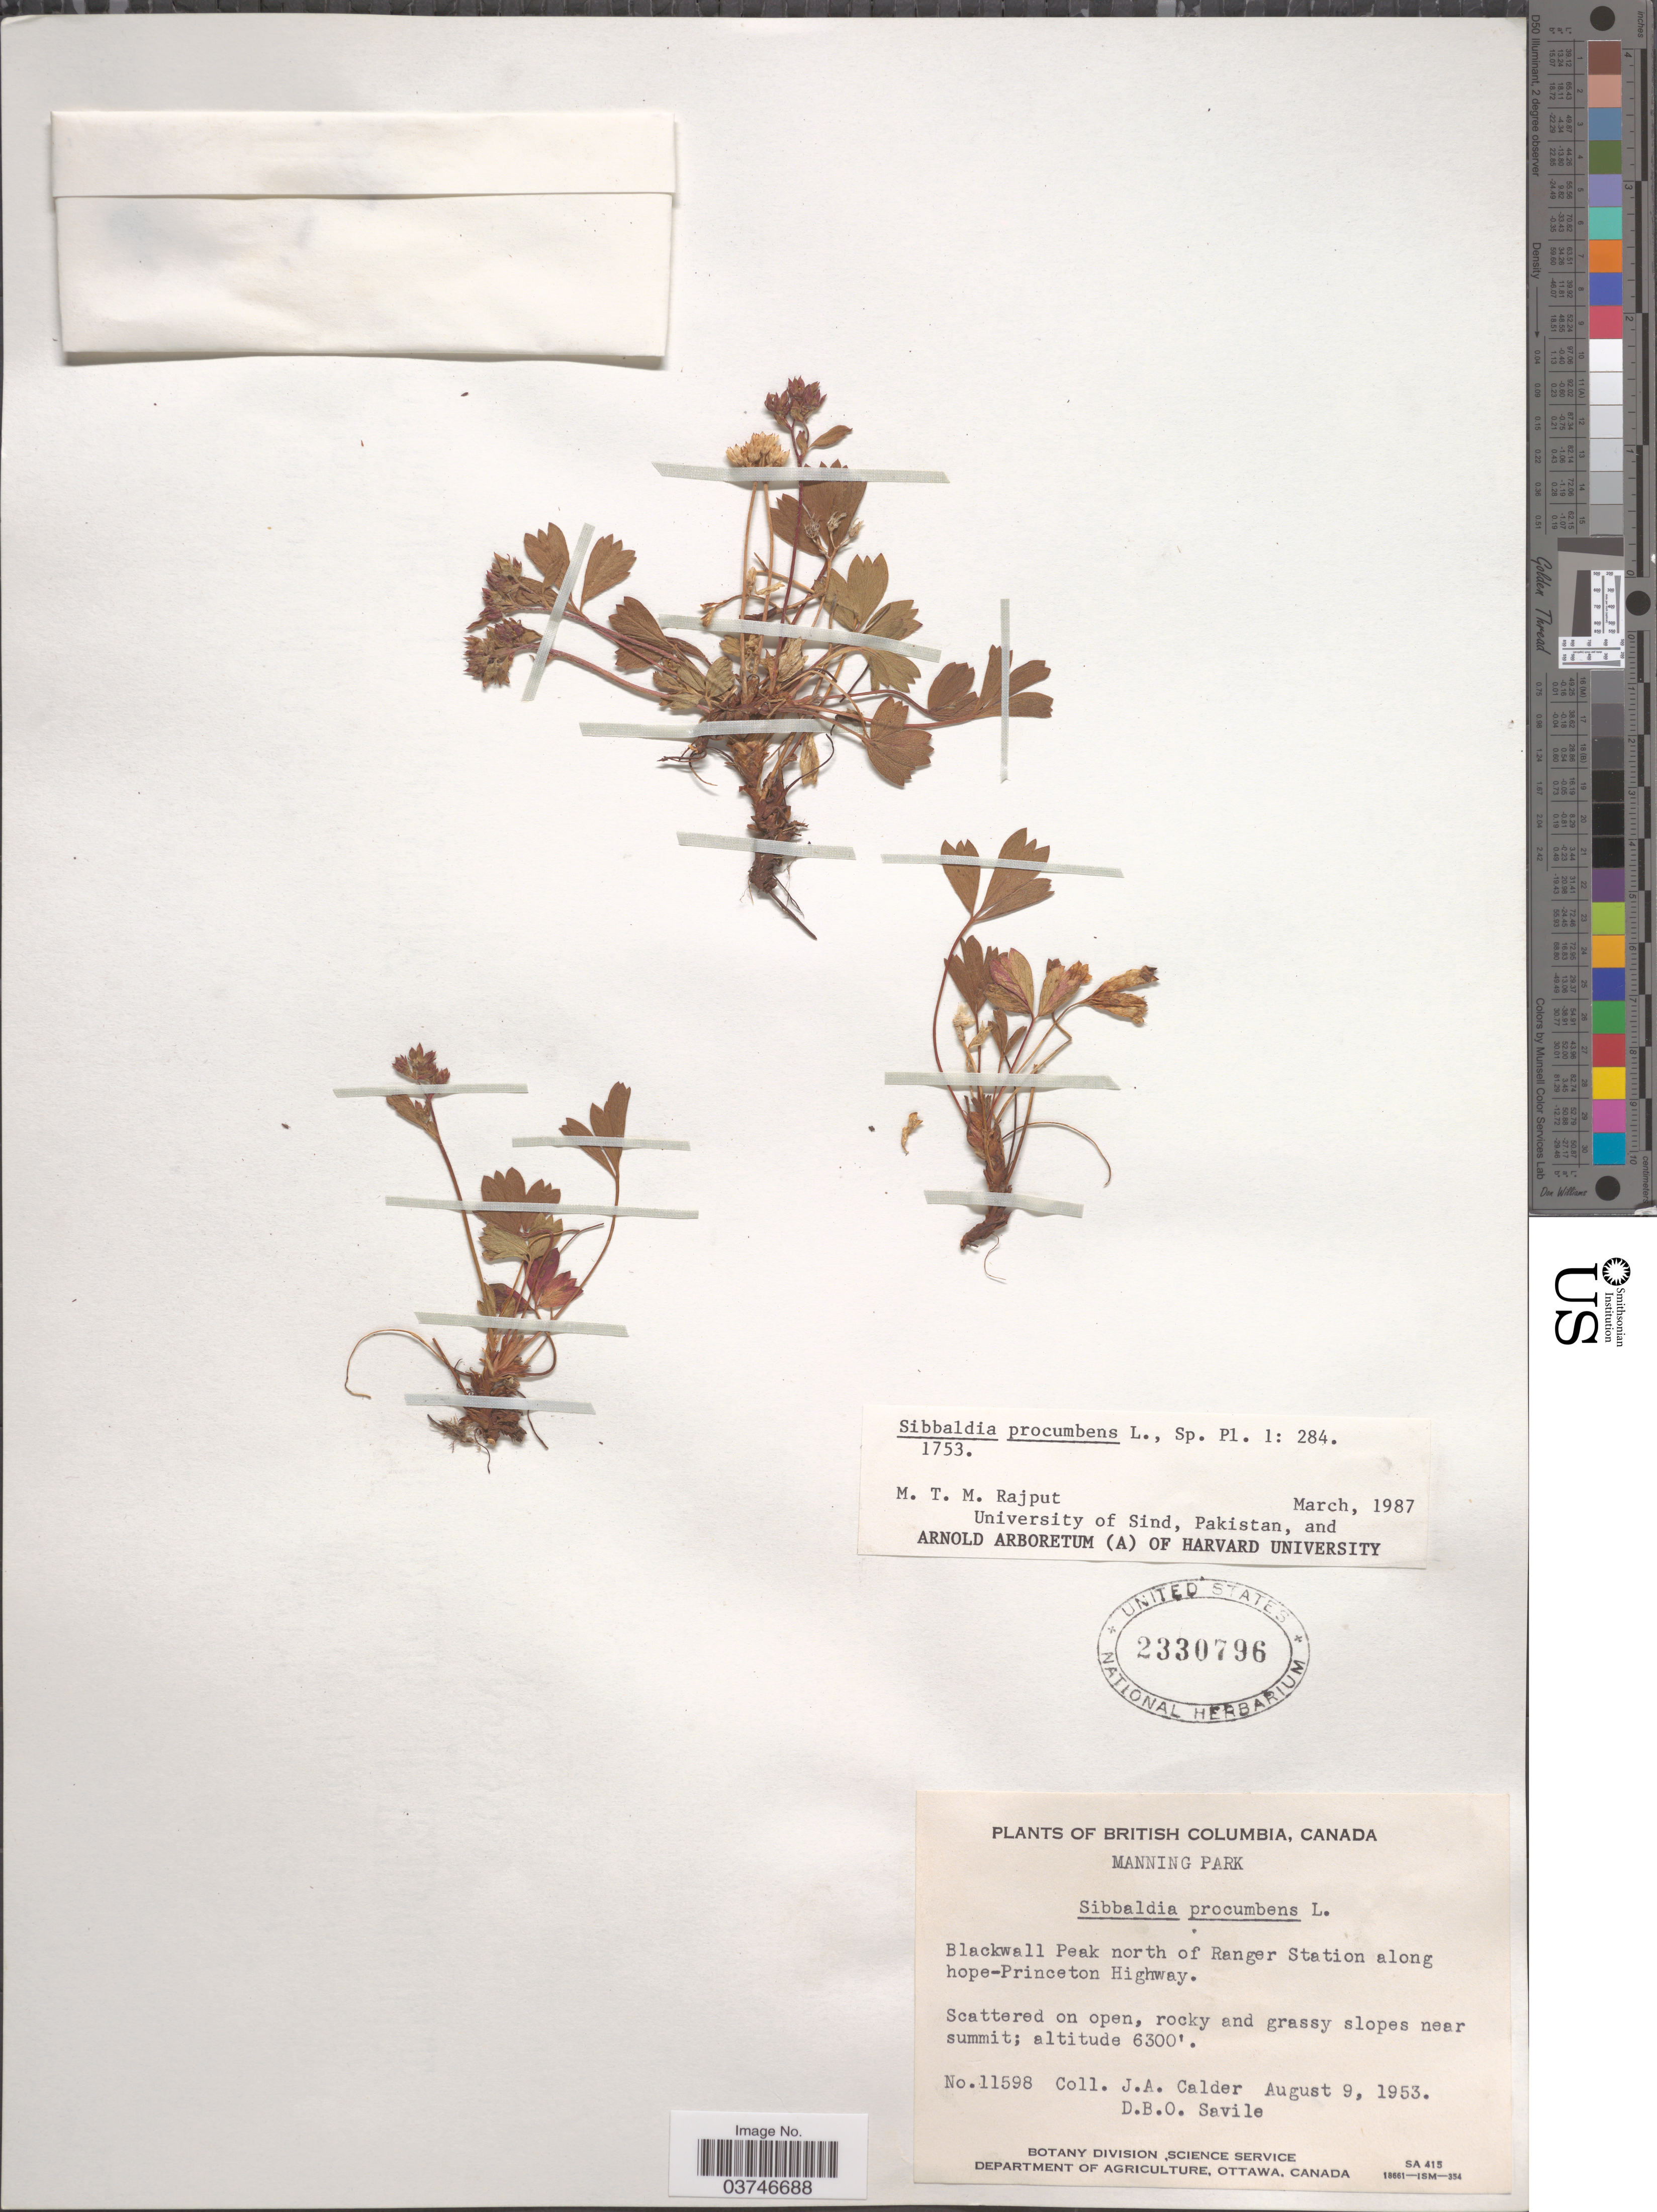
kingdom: Plantae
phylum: Tracheophyta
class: Magnoliopsida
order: Rosales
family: Rosaceae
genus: Sibbaldia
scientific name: Sibbaldia procumbens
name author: L.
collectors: J. A. Calder & D. Savile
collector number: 11598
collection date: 1953-08-09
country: Canada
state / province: British Columbia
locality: Manning Park. Blackwall Peak north of Ranger Station along hope-Princeton Highway.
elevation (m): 1920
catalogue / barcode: US 2330796